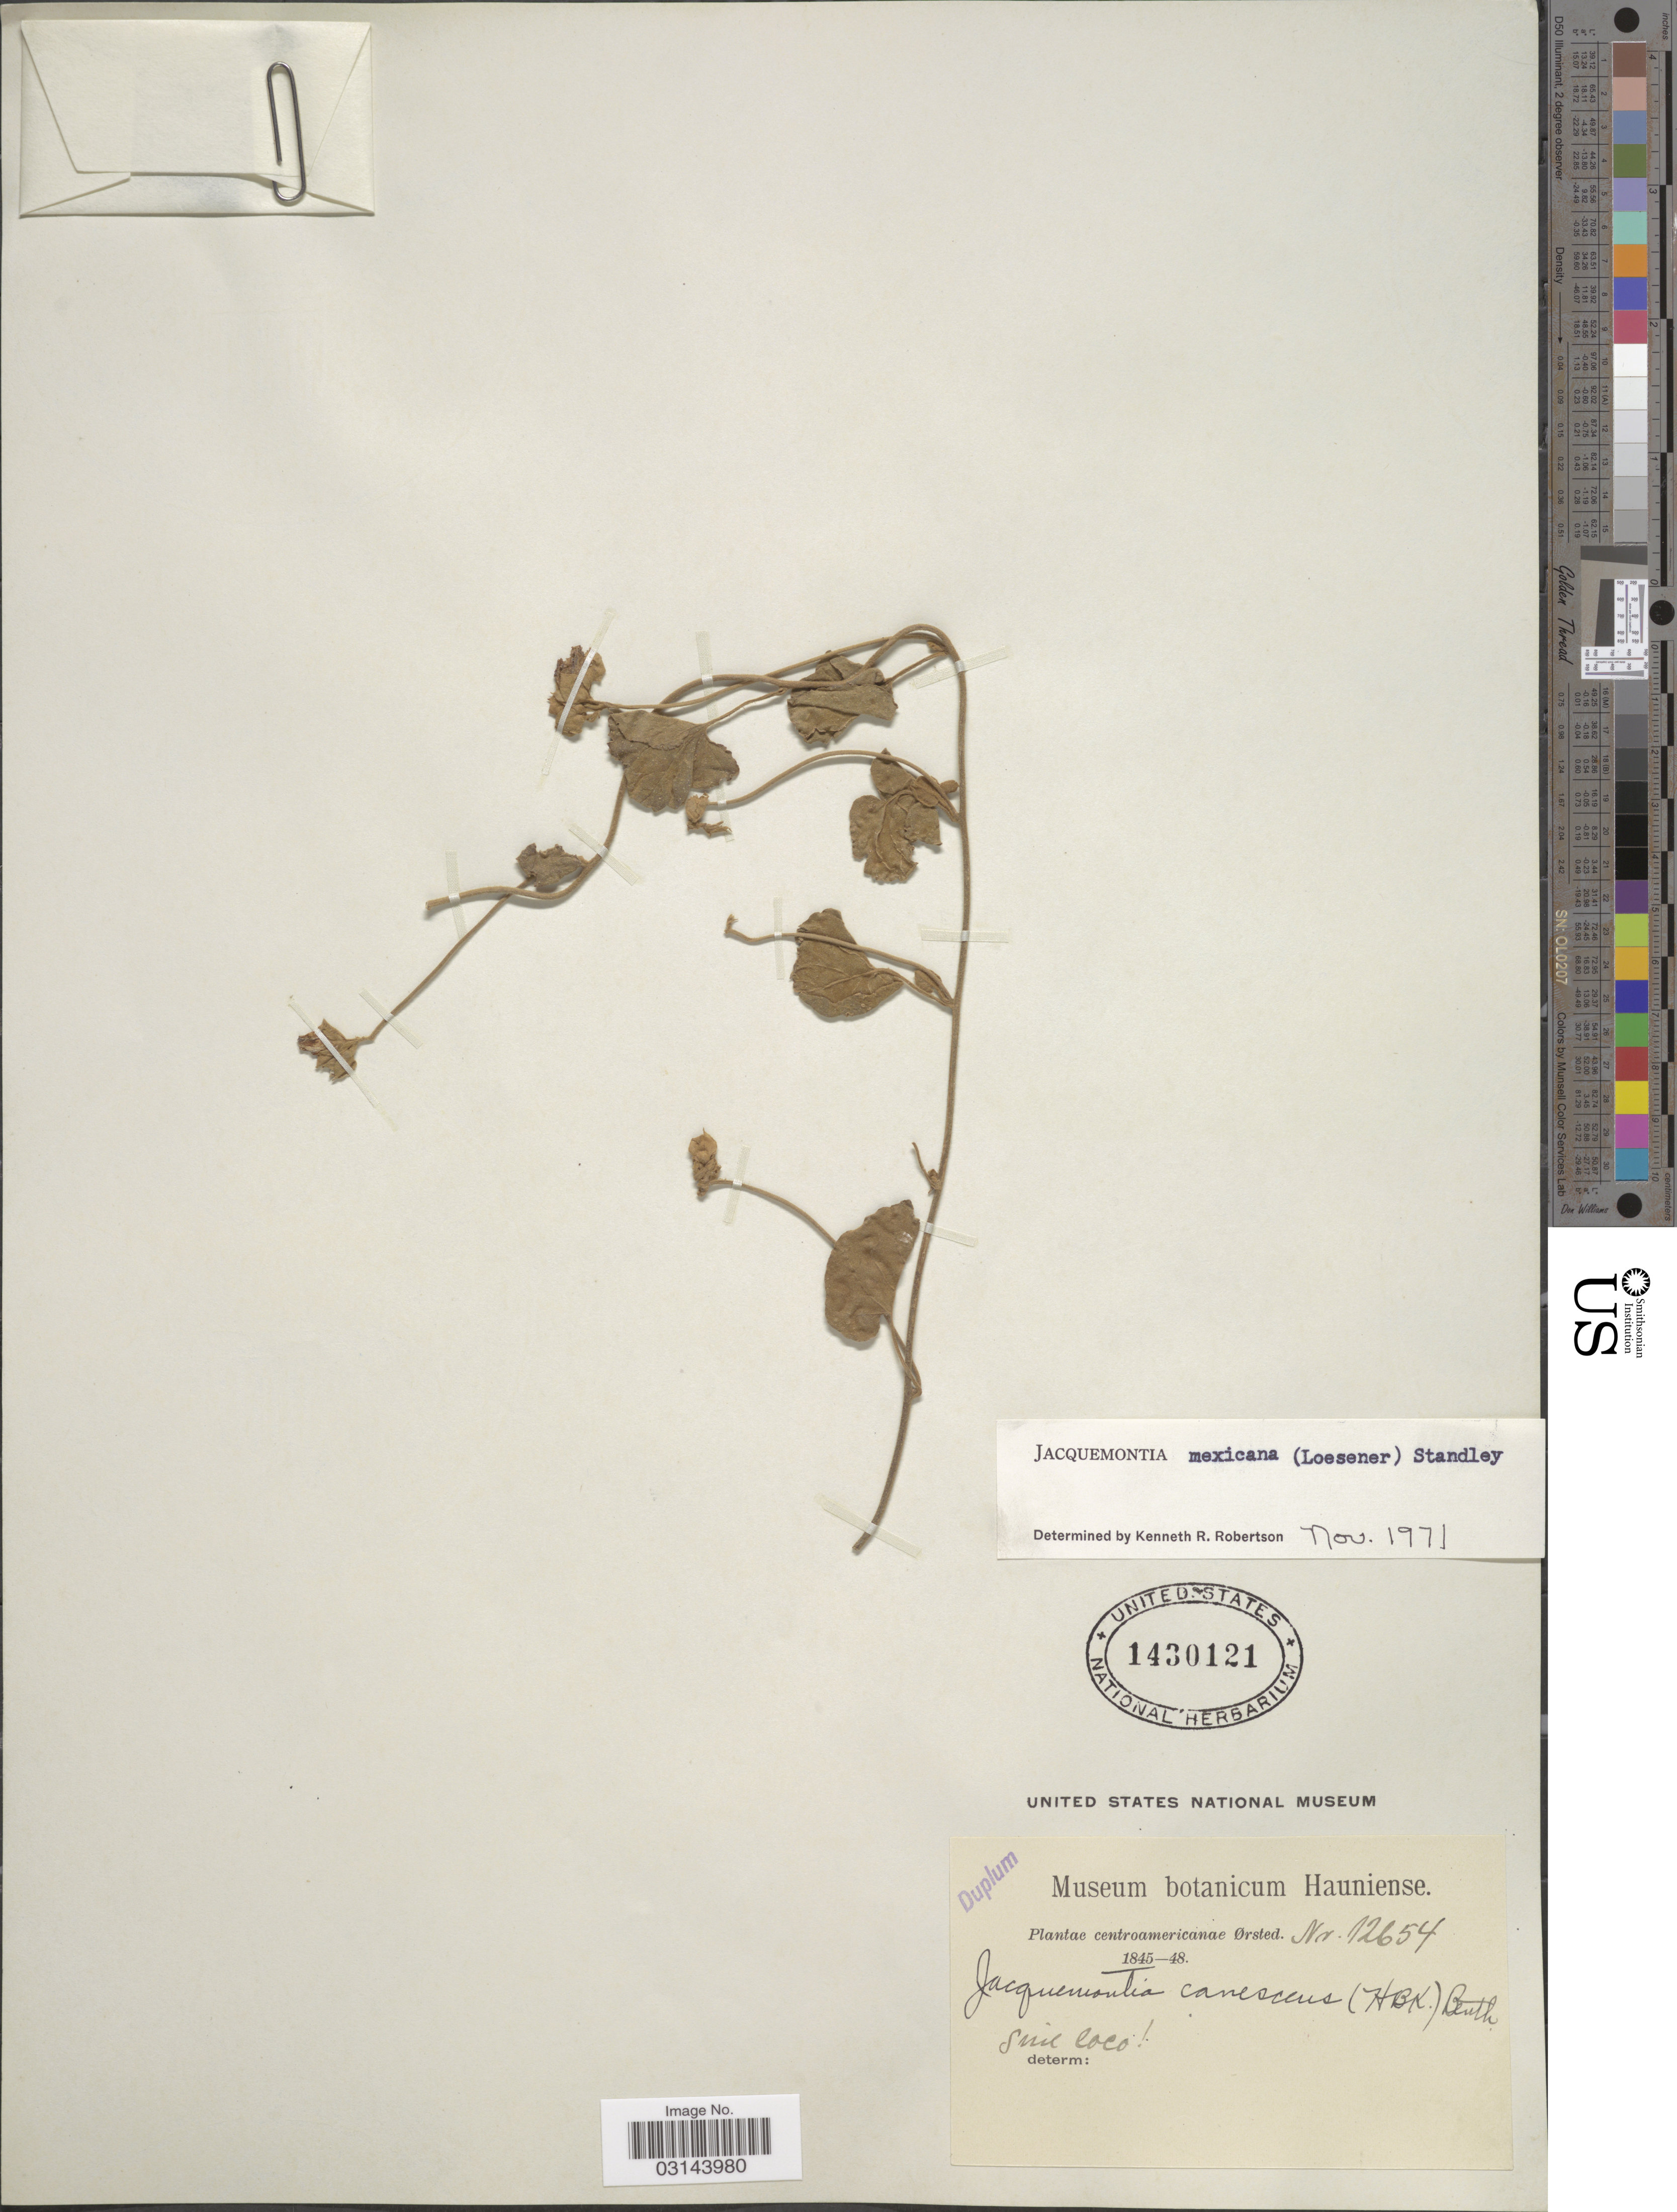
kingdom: Plantae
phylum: Tracheophyta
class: Magnoliopsida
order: Solanales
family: Convolvulaceae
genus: Jacquemontia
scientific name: Jacquemontia mexicana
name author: (Loes.) Standl. & Steyerm.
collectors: Ørsted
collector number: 12654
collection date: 1845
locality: Centroamericanae, Sine loco.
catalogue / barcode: US 1430121